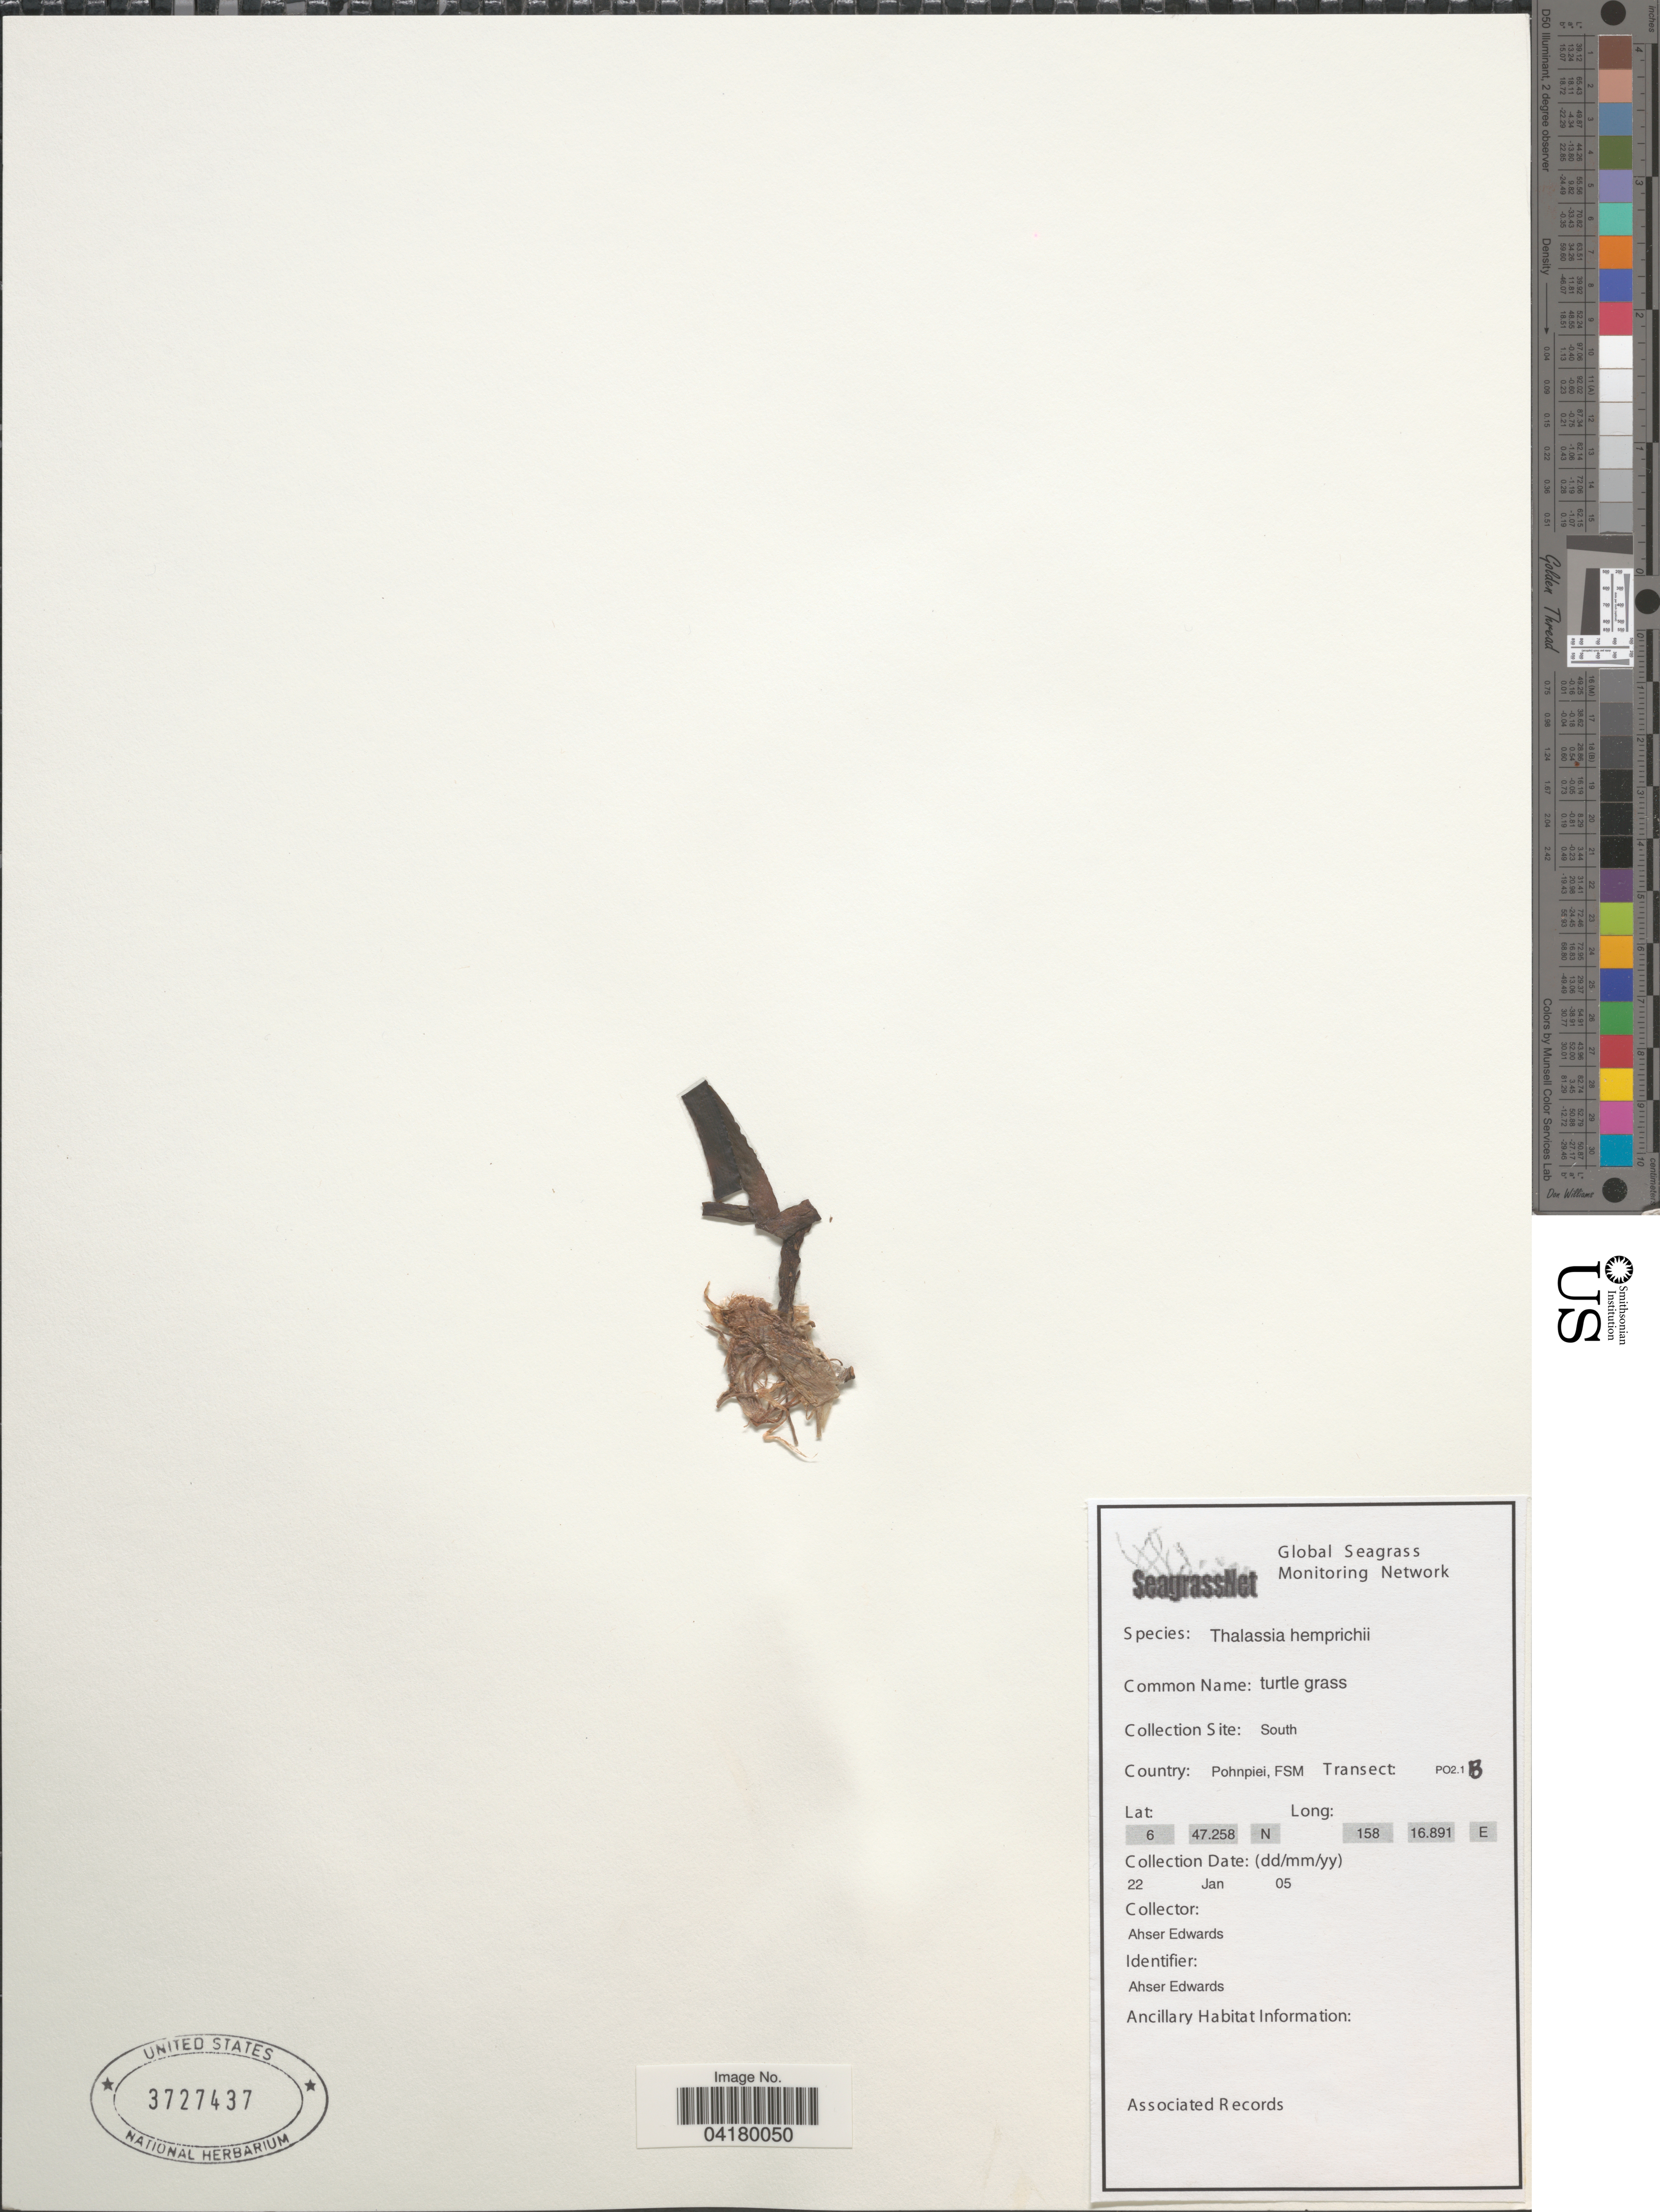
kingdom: Plantae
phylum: Tracheophyta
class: Liliopsida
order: Alismatales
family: Hydrocharitaceae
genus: Thalassia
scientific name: Thalassia hemprichii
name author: Asch.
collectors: A. Edwards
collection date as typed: Transcribed d/m/y: 22/1/5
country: Micronesia, Federated States of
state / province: Pohnpei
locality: Collection Site: South. Country: Pohnpiei, FSM. Transect: PO2.1B.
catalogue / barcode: US 3727437